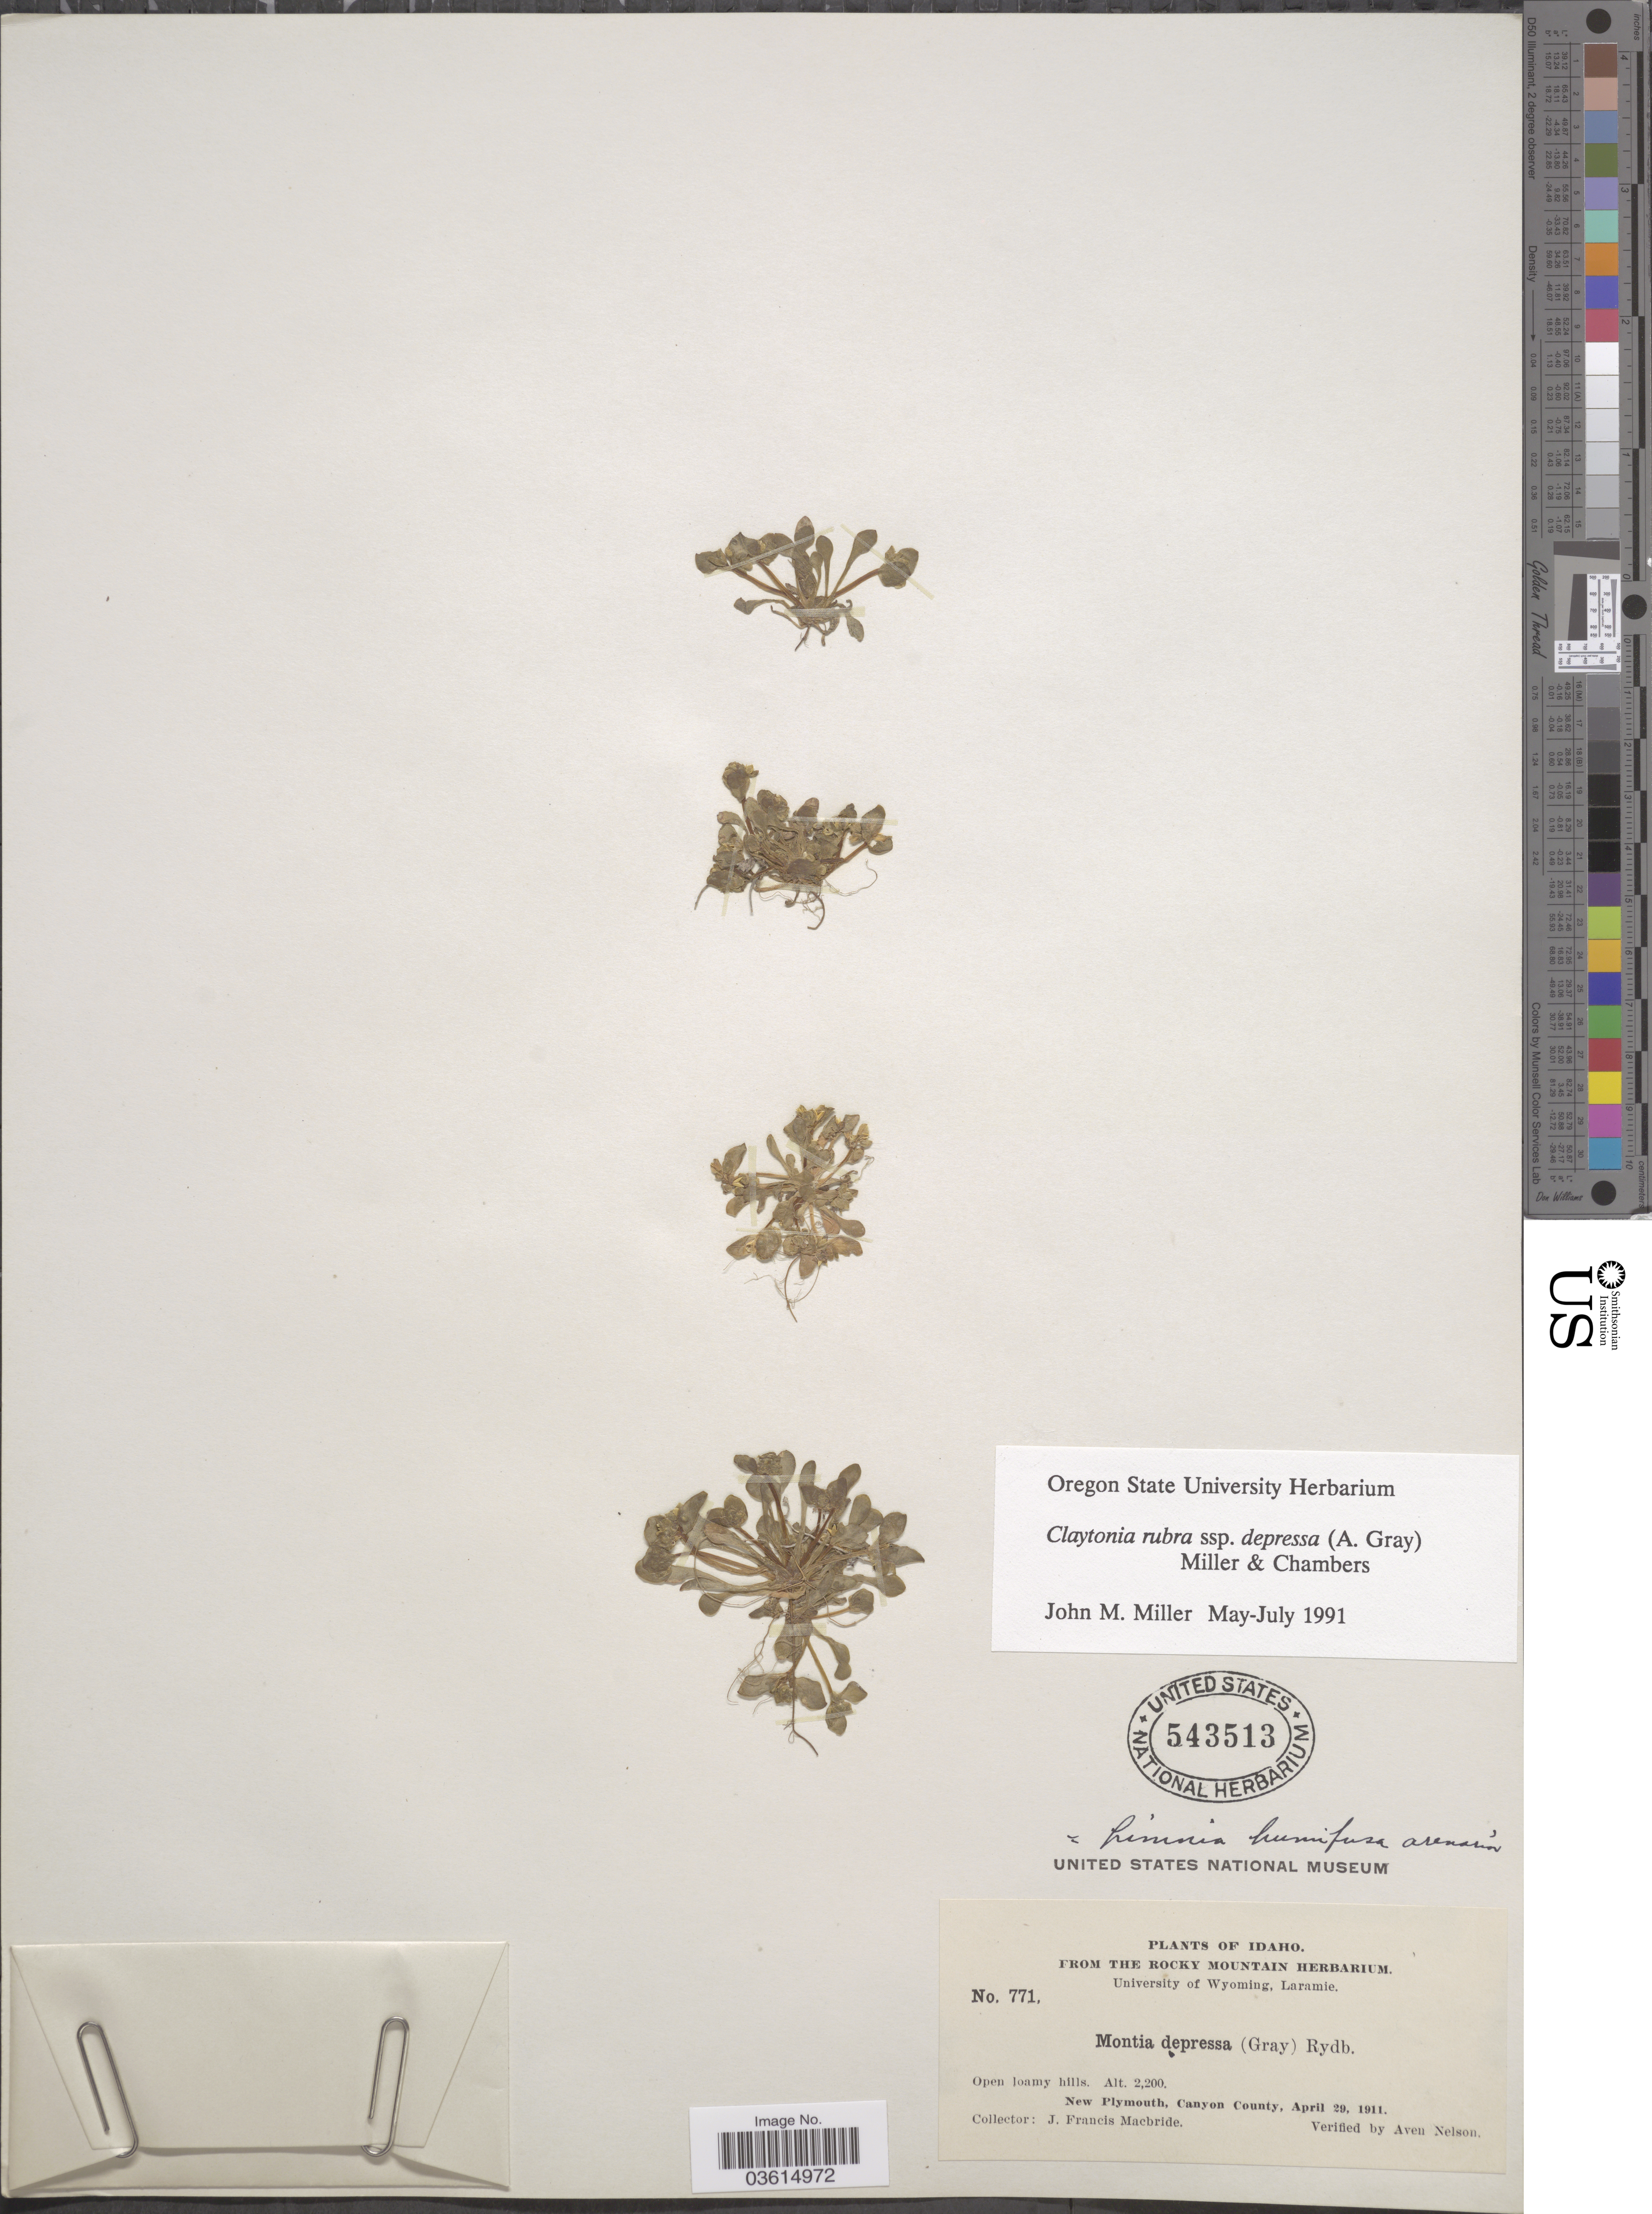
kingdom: Plantae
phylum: Tracheophyta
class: Magnoliopsida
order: Caryophyllales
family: Montiaceae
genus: Claytonia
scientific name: Claytonia rubra subsp. depressa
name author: (A. Gray) Mill. & Chambers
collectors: J. F. Macbride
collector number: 771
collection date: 1911-04-29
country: United States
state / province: Idaho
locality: New Plymouth, Canyon County.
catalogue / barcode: US 543513